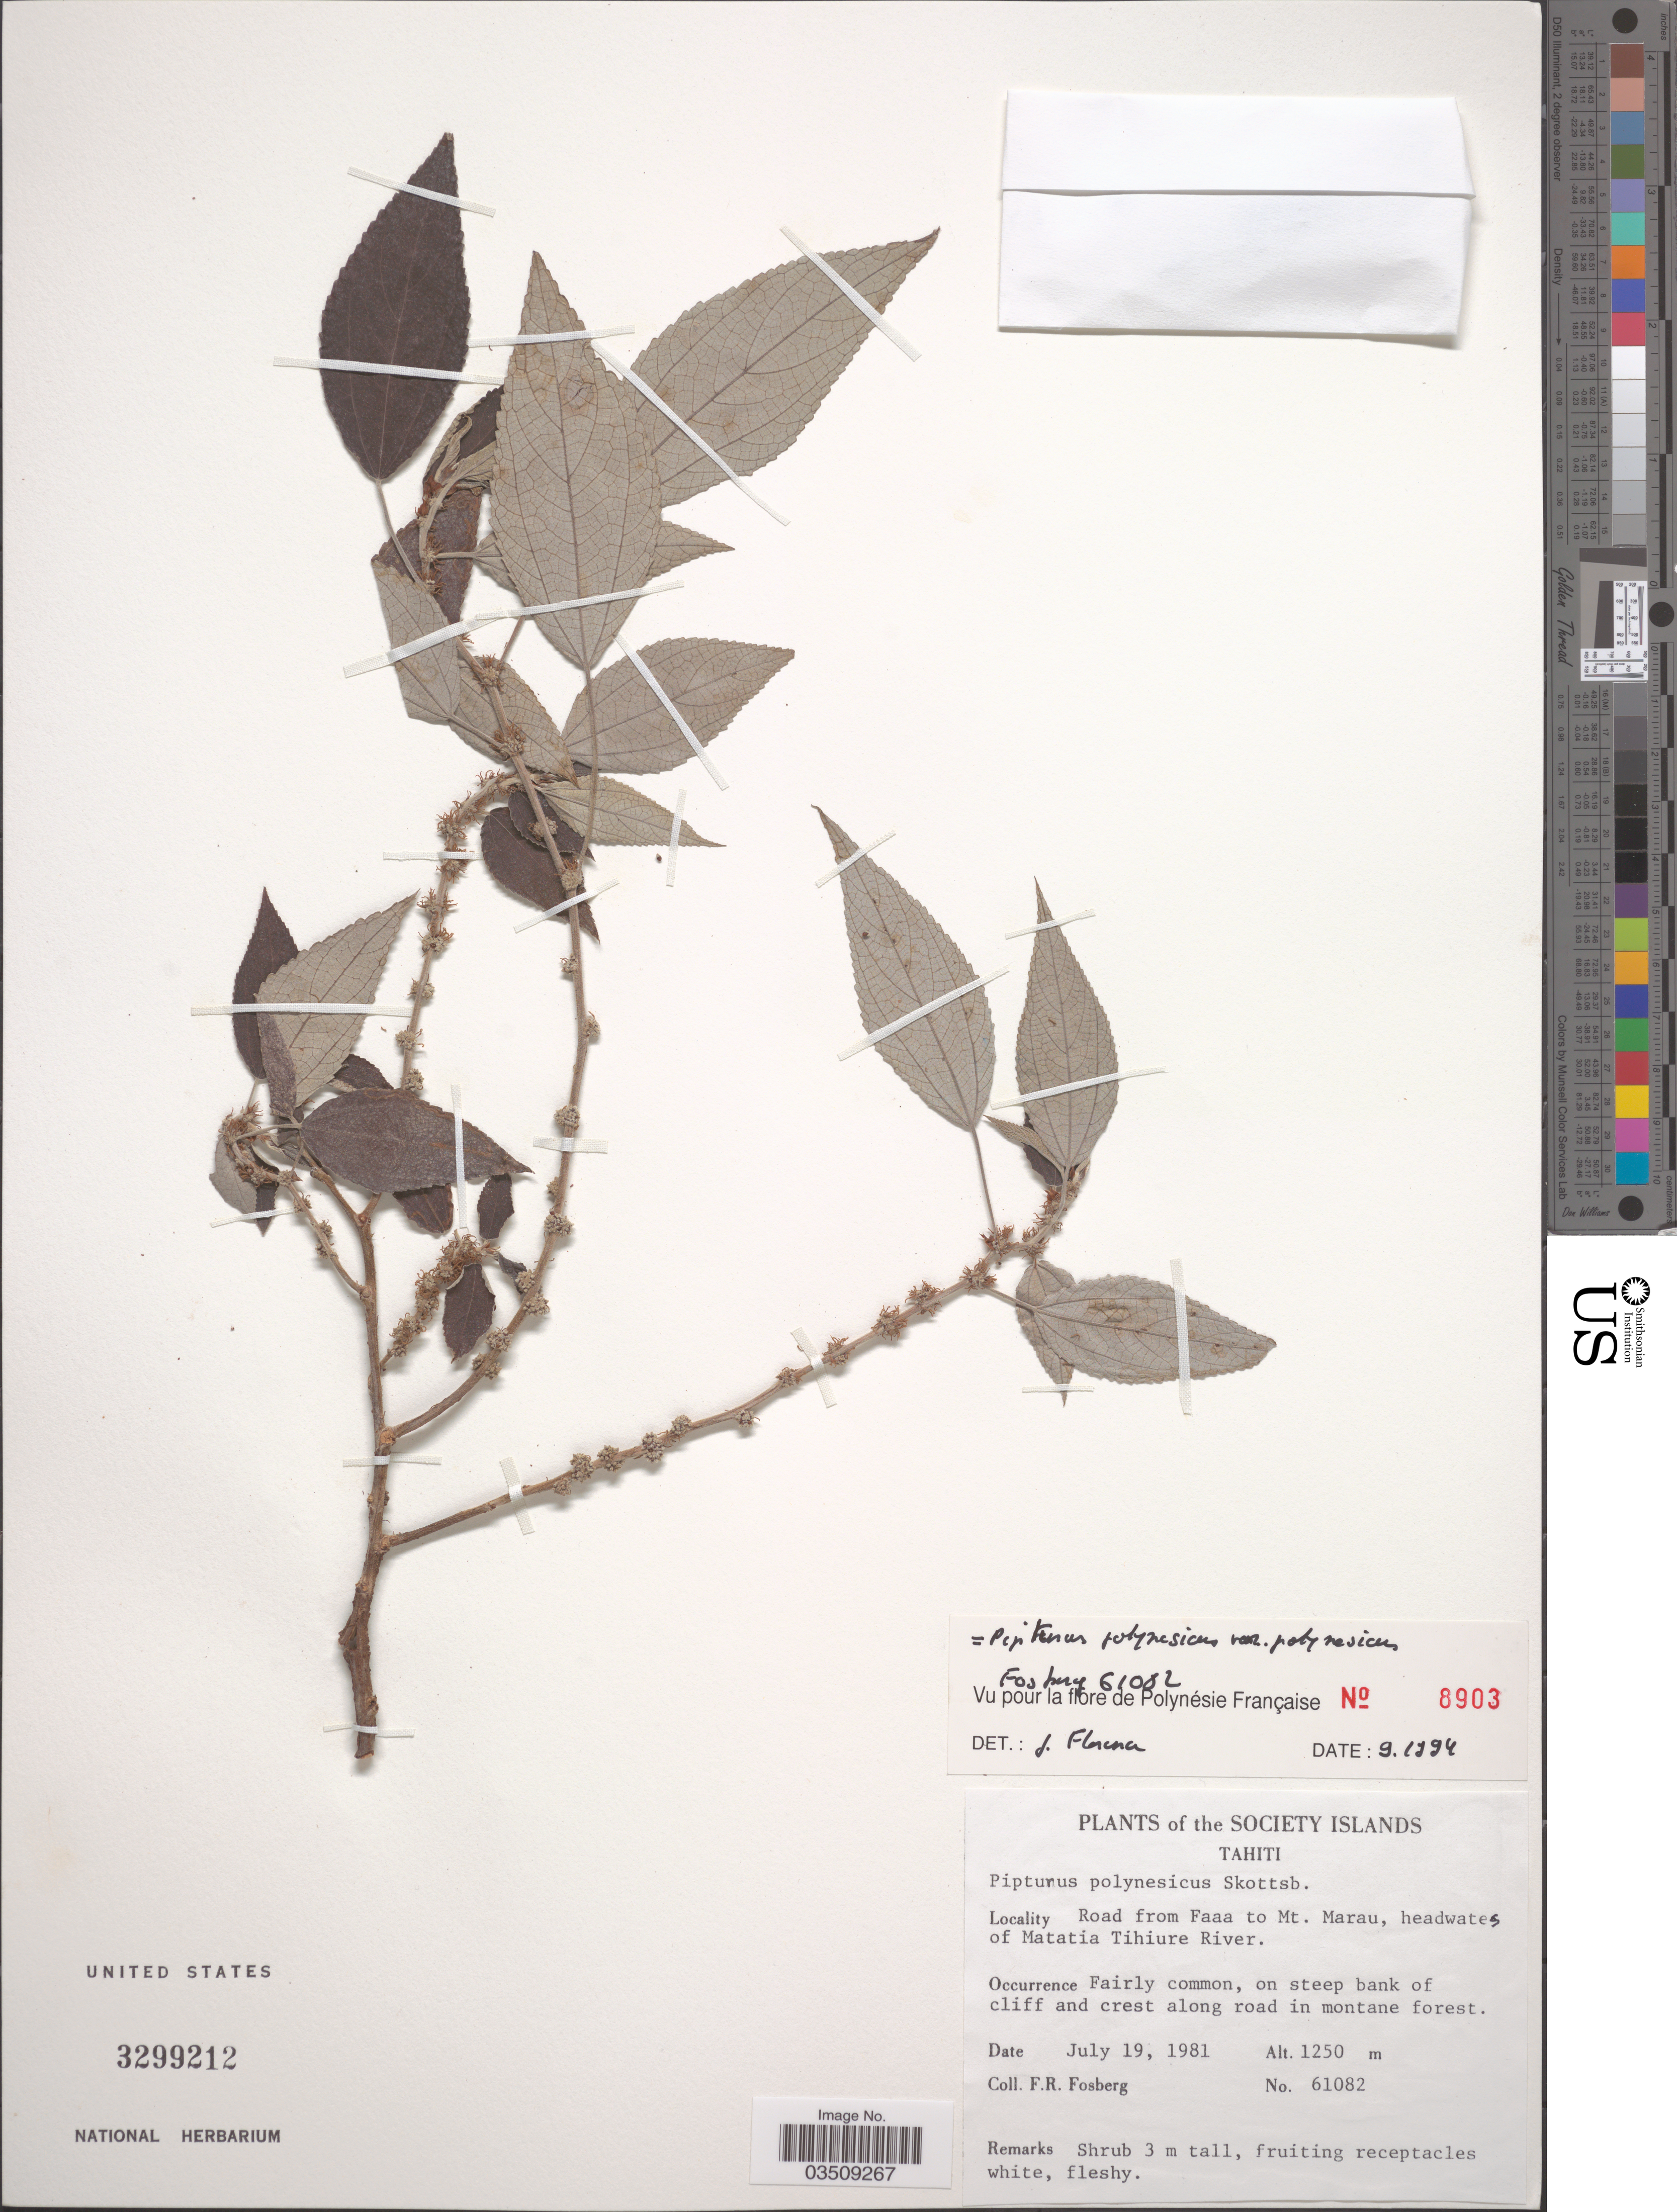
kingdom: Plantae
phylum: Tracheophyta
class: Magnoliopsida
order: Rosales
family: Urticaceae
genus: Pipturus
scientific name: Pipturus polynesicus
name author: Skottsb.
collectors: F. R. Fosberg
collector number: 61082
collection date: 1981-07-19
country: French Polynesia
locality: The Society Islands. Tahiti. Road from Faaa to Mt. Marau, headwater of Matatia Tihiure River.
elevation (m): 1250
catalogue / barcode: US 3299212